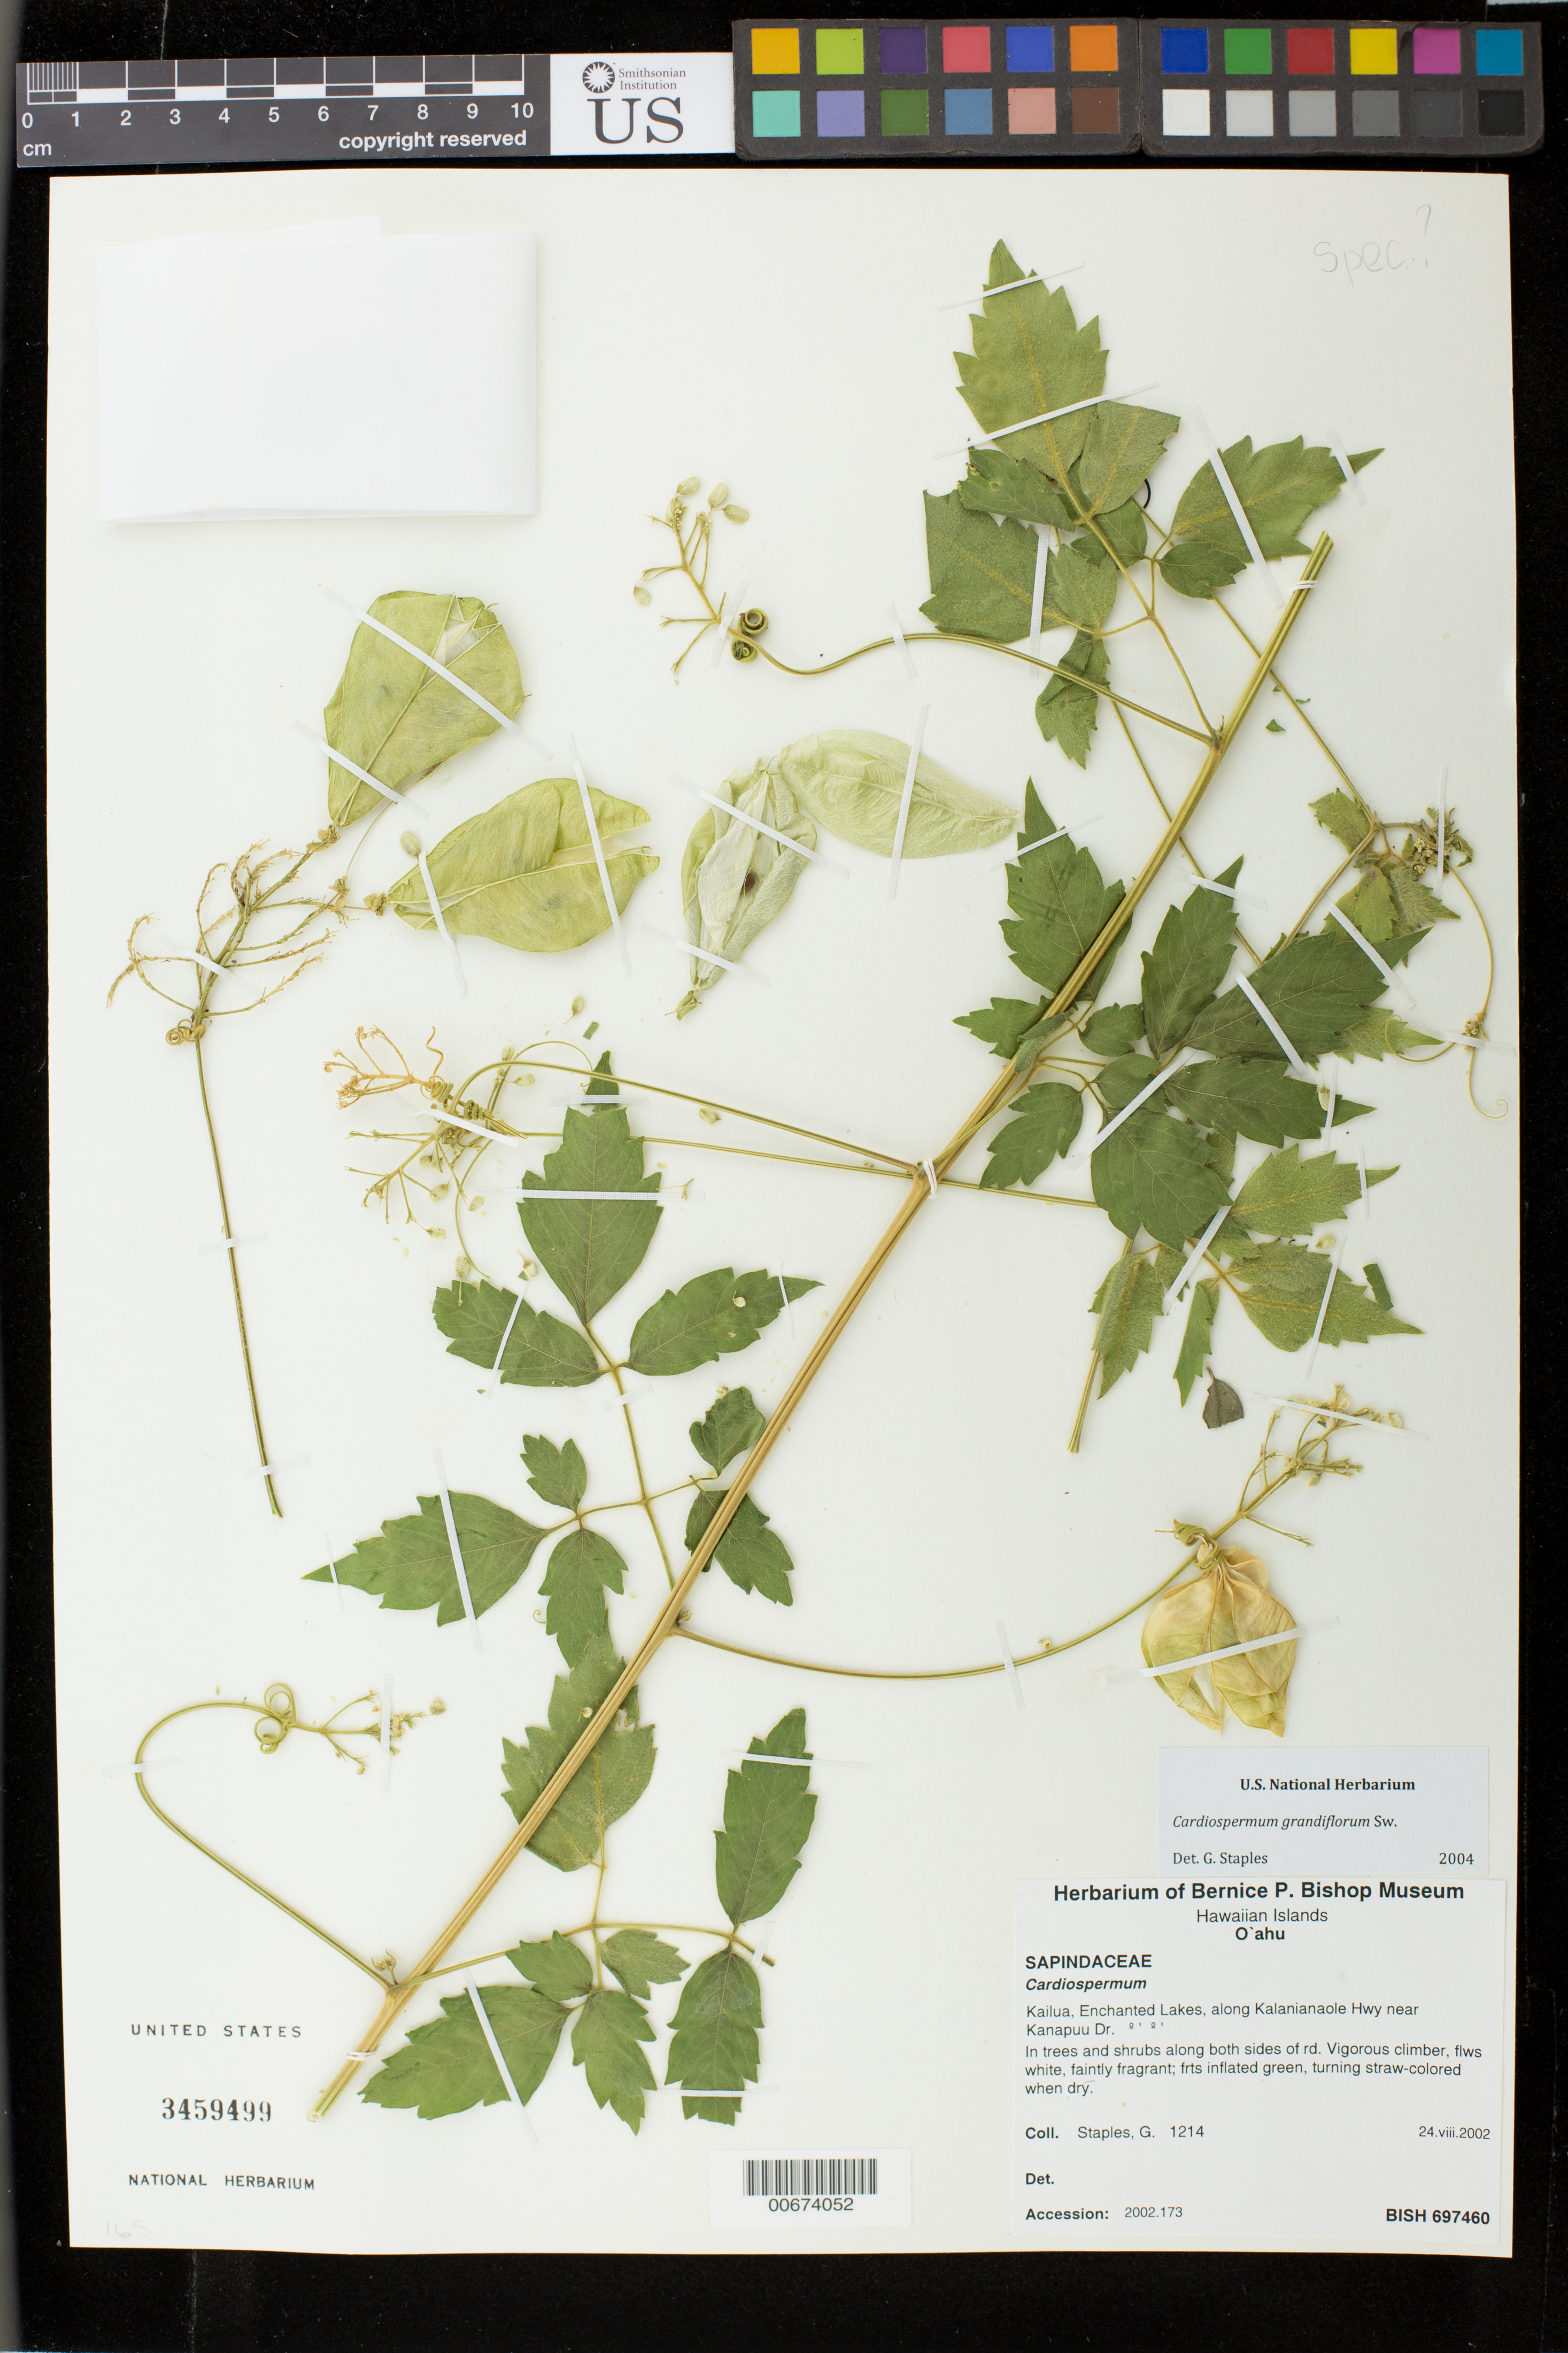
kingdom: Plantae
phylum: Tracheophyta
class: Magnoliopsida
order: Sapindales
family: Sapindaceae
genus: Cardiospermum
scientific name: Cardiospermum grandiflorum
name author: Sw.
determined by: Staples, G. W.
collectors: G. Staples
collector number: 1214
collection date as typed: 24 Aug 2002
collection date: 2002-08-24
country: United States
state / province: Hawaii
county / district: Honolulu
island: Oahu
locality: Kailua, Enchanted Lakes, along Kalanianaole Hwy near Kanapuu Dr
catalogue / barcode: US 3459499